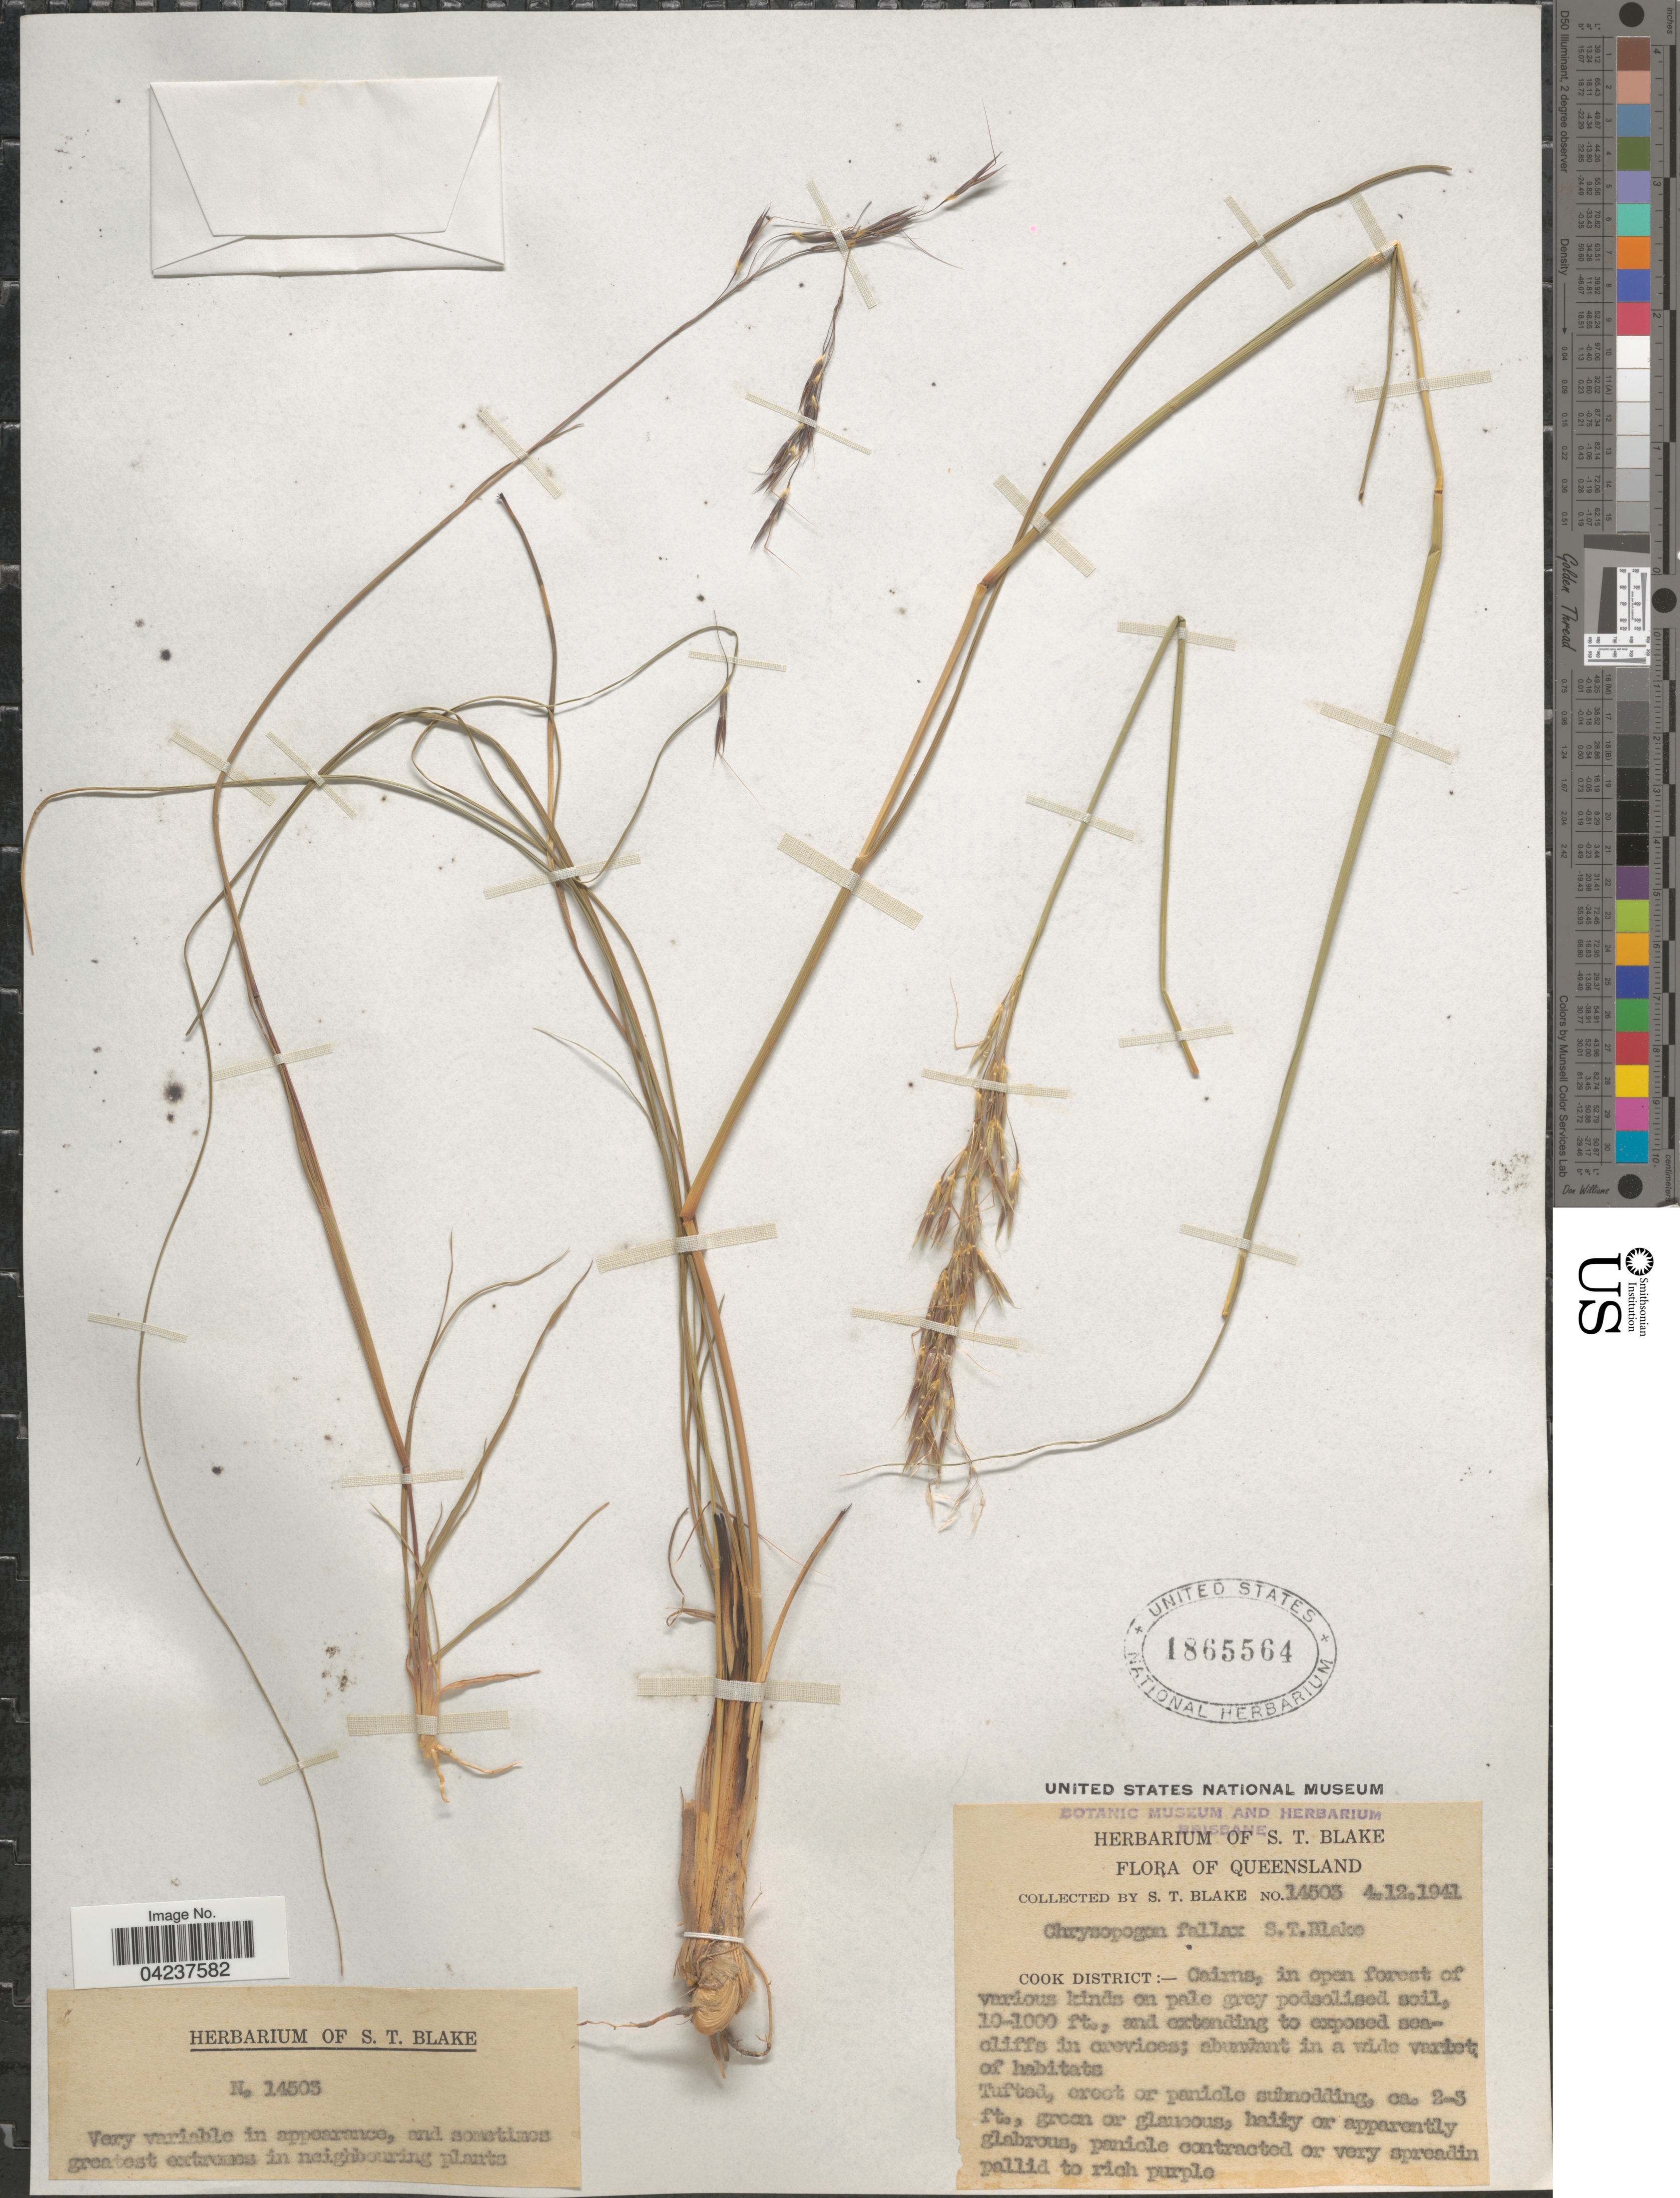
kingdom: Plantae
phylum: Tracheophyta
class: Liliopsida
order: Poales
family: Poaceae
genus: Chrysopogon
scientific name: Chrysopogon fallax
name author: S.T. Blake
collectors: S. T. Blake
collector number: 14503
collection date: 1941-12-04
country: Australia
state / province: Queensland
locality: Cook District:- Cairns.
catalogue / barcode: US 1865564